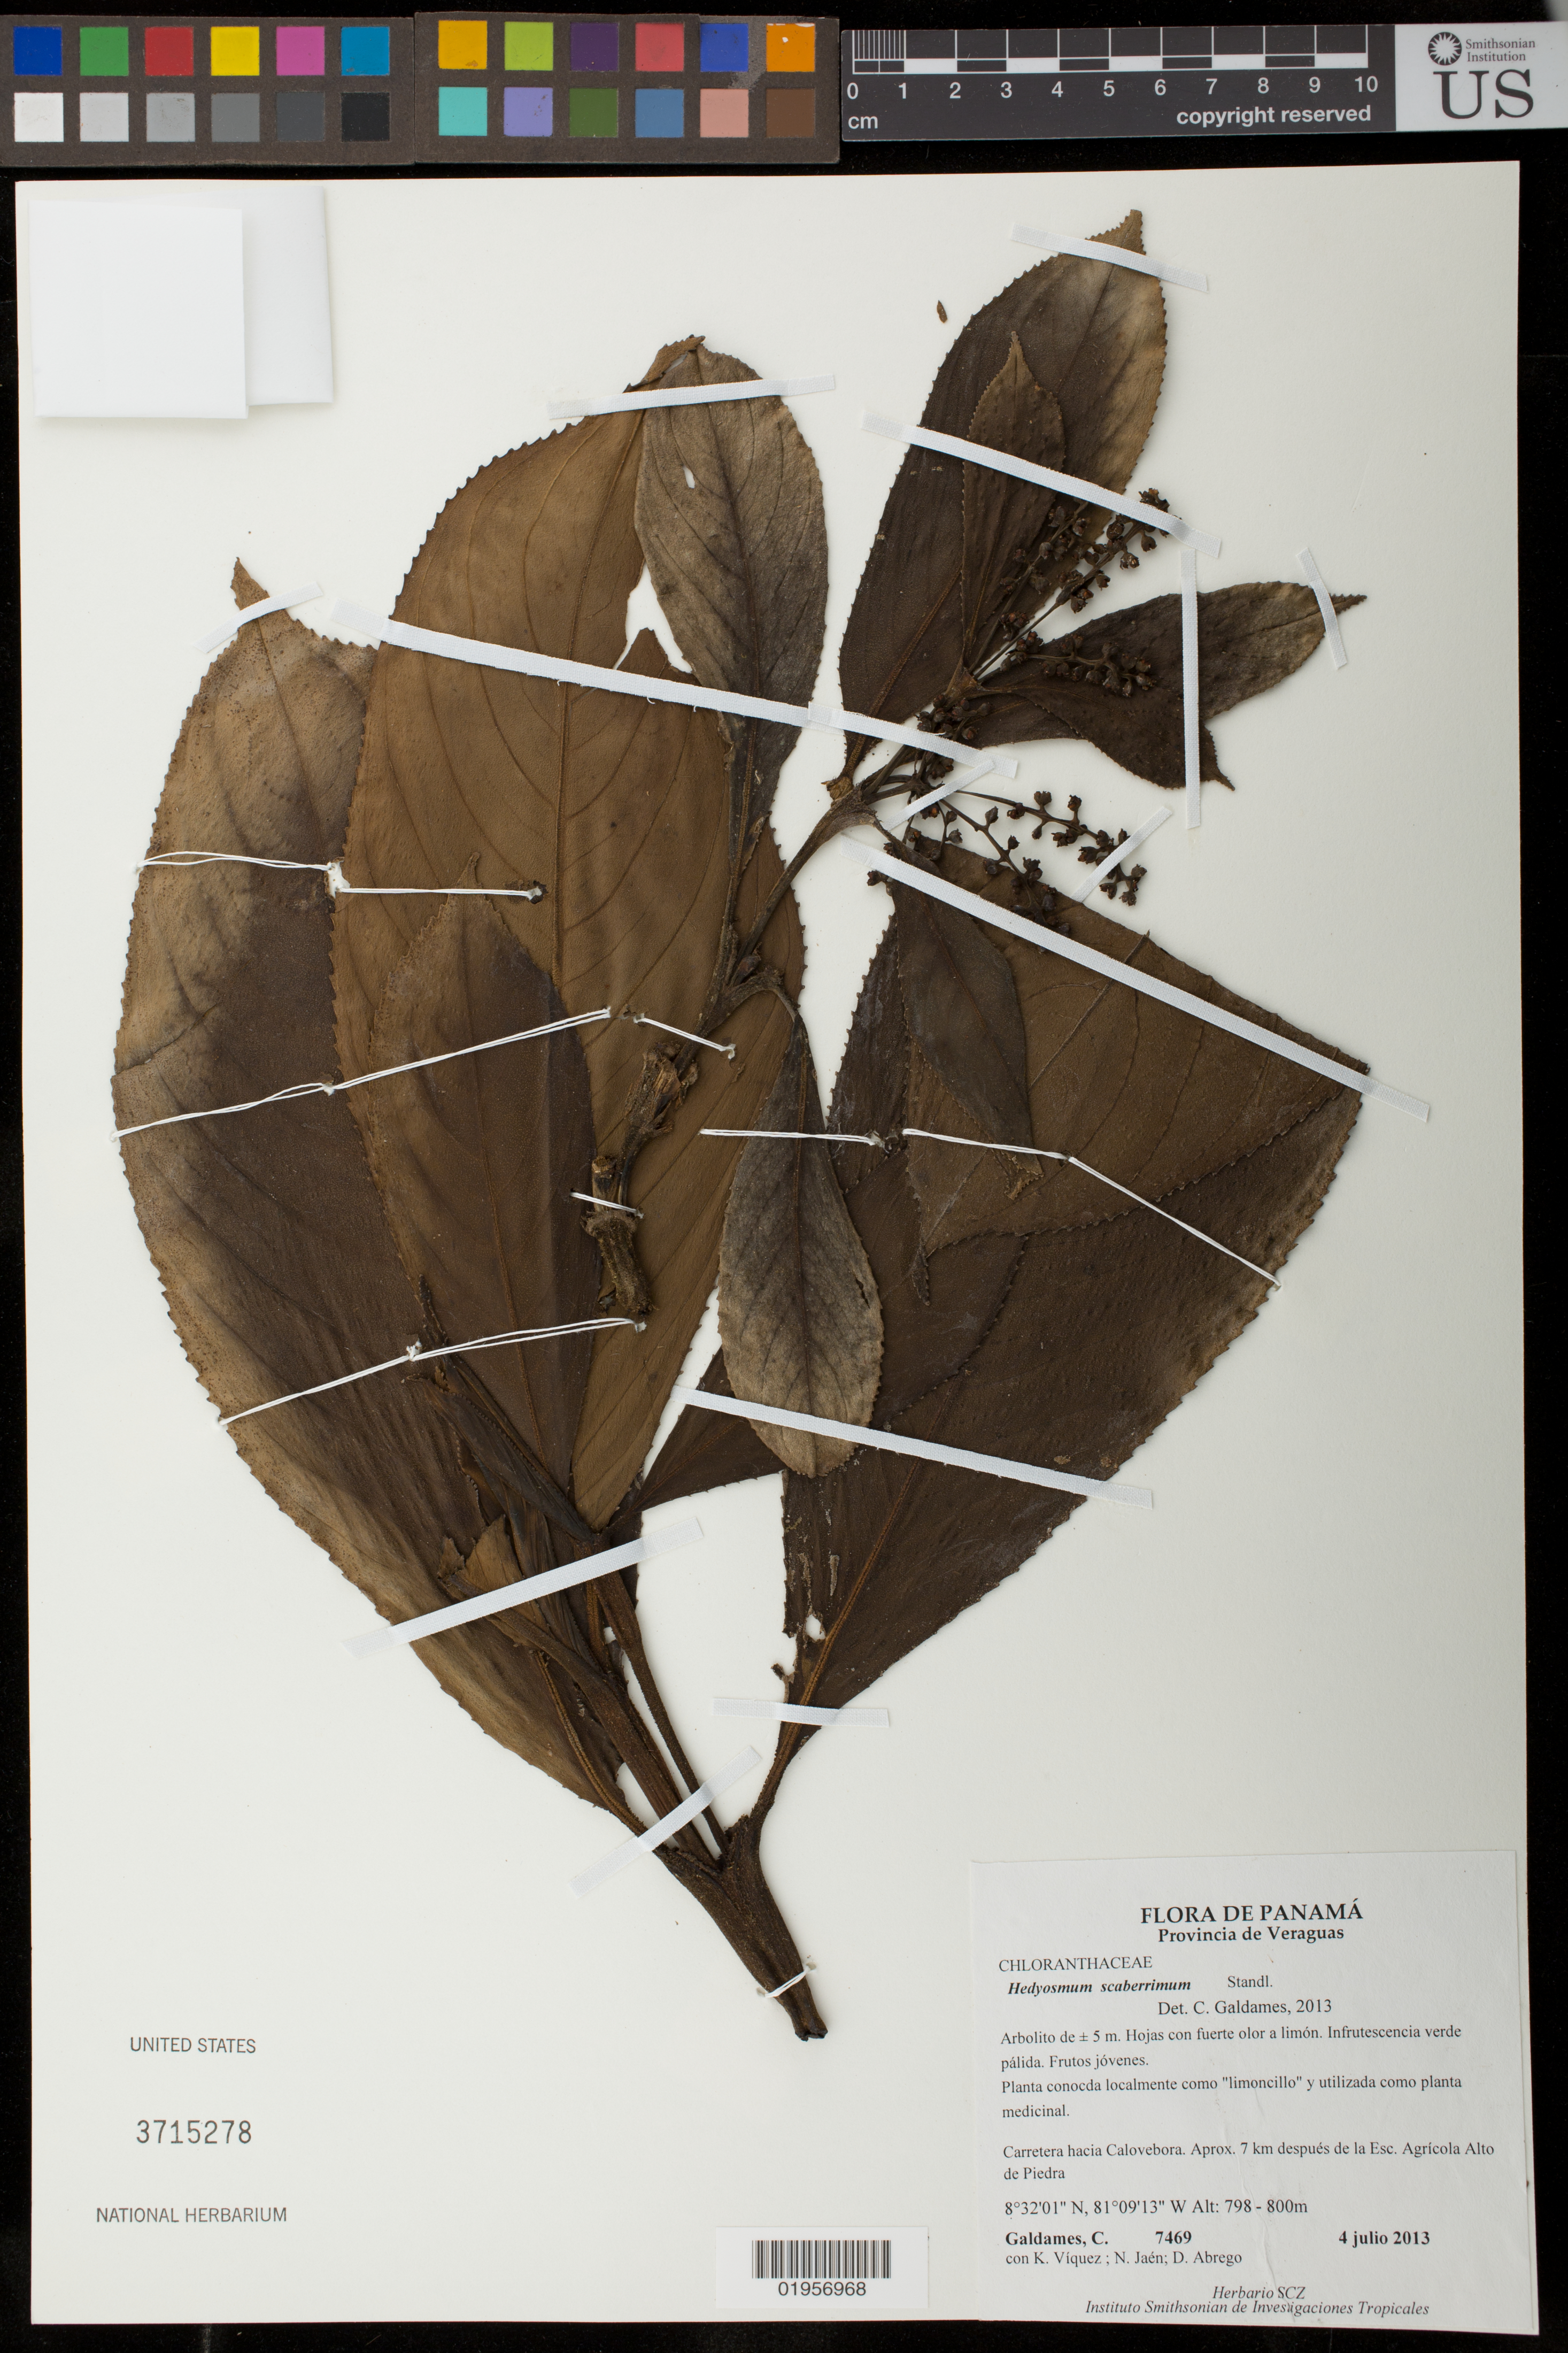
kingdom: Plantae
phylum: Tracheophyta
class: Magnoliopsida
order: Chloranthales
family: Chloranthaceae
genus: Hedyosmum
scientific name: Hedyosmum scaberrimum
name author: Standl.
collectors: C. Galdames, K. Viquez, N. Jaén & D. Abrego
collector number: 7469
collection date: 2013-07-04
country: Panama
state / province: Veraguas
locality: Carretera hacia Calovebora. Approx. 7 km despues de la Esc. Agricola Alto de Piedra.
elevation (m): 798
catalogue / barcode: US 3715278